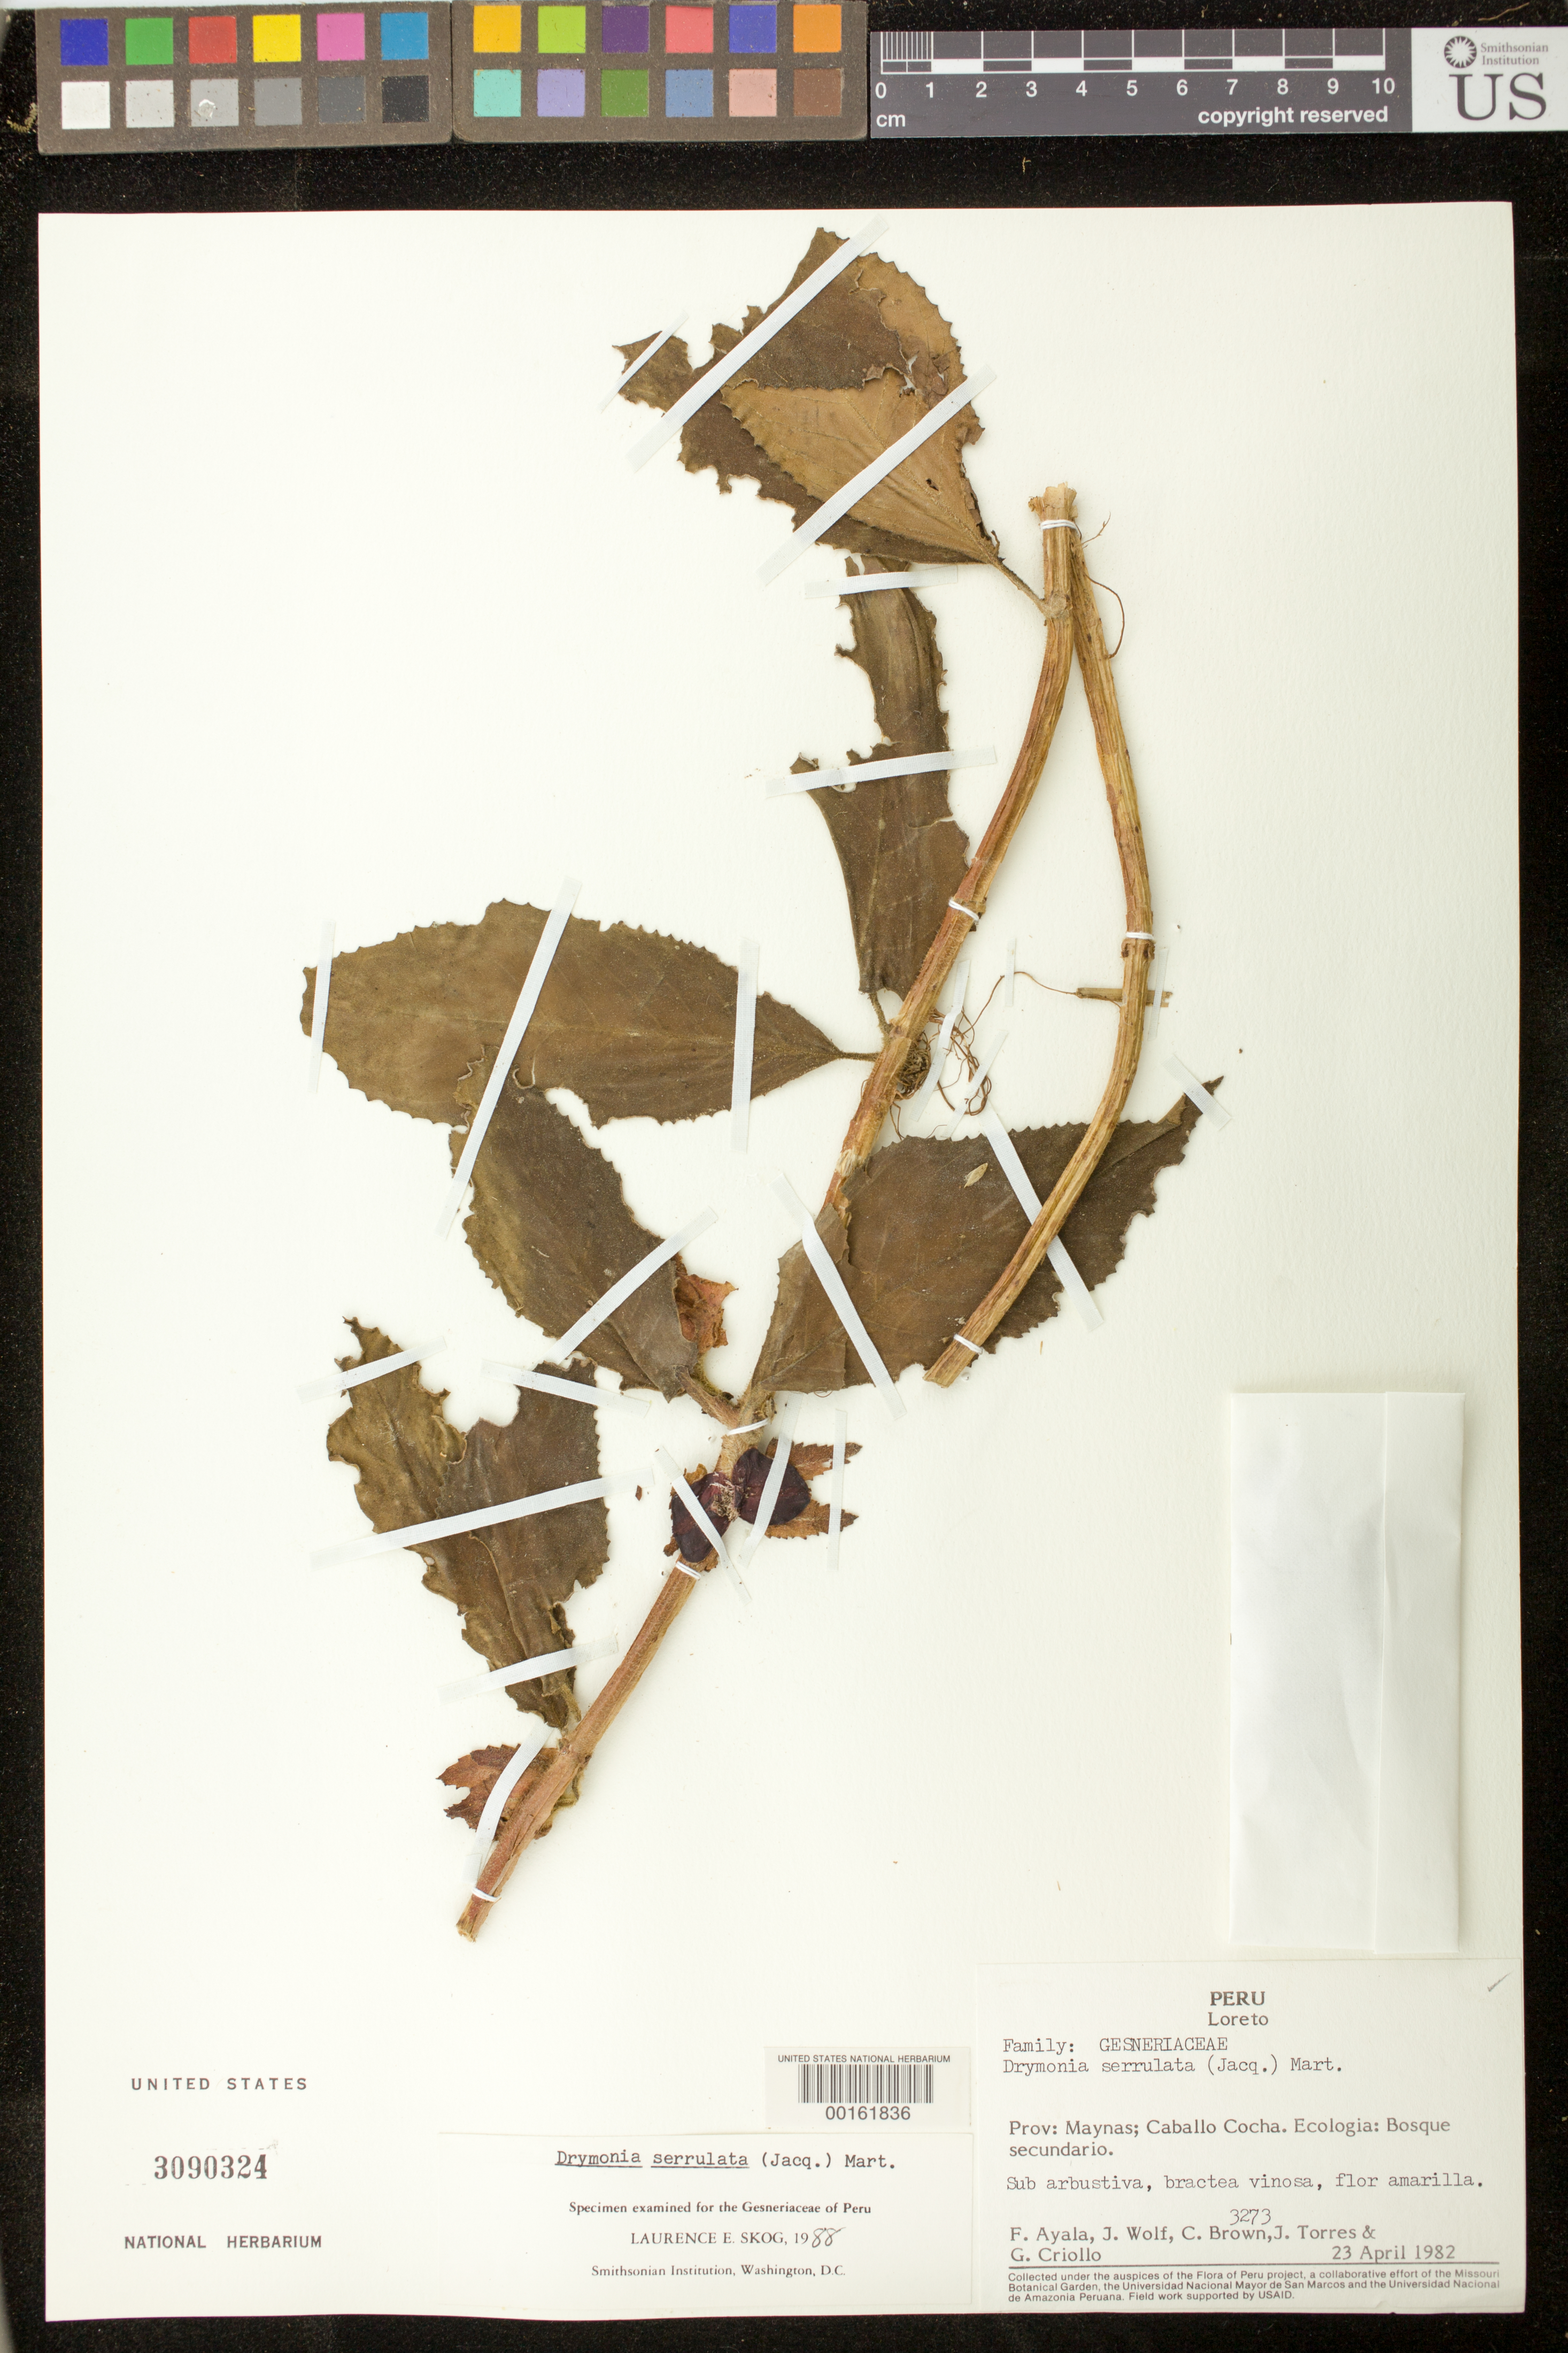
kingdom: Plantae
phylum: Tracheophyta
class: Magnoliopsida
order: Lamiales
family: Gesneriaceae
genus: Drymonia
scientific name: Drymonia serrulata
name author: (Jacq.) Mart.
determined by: Skog, Laurence E.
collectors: F. Ayala F., J. Wolf, C. Brown, J. Torres & G. Criolla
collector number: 3273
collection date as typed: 23 Apr 1982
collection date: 1982-04-23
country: Peru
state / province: Loreto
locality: Prov. Maynas; Caballo Cocha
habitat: Bosque secundario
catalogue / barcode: US 3090324